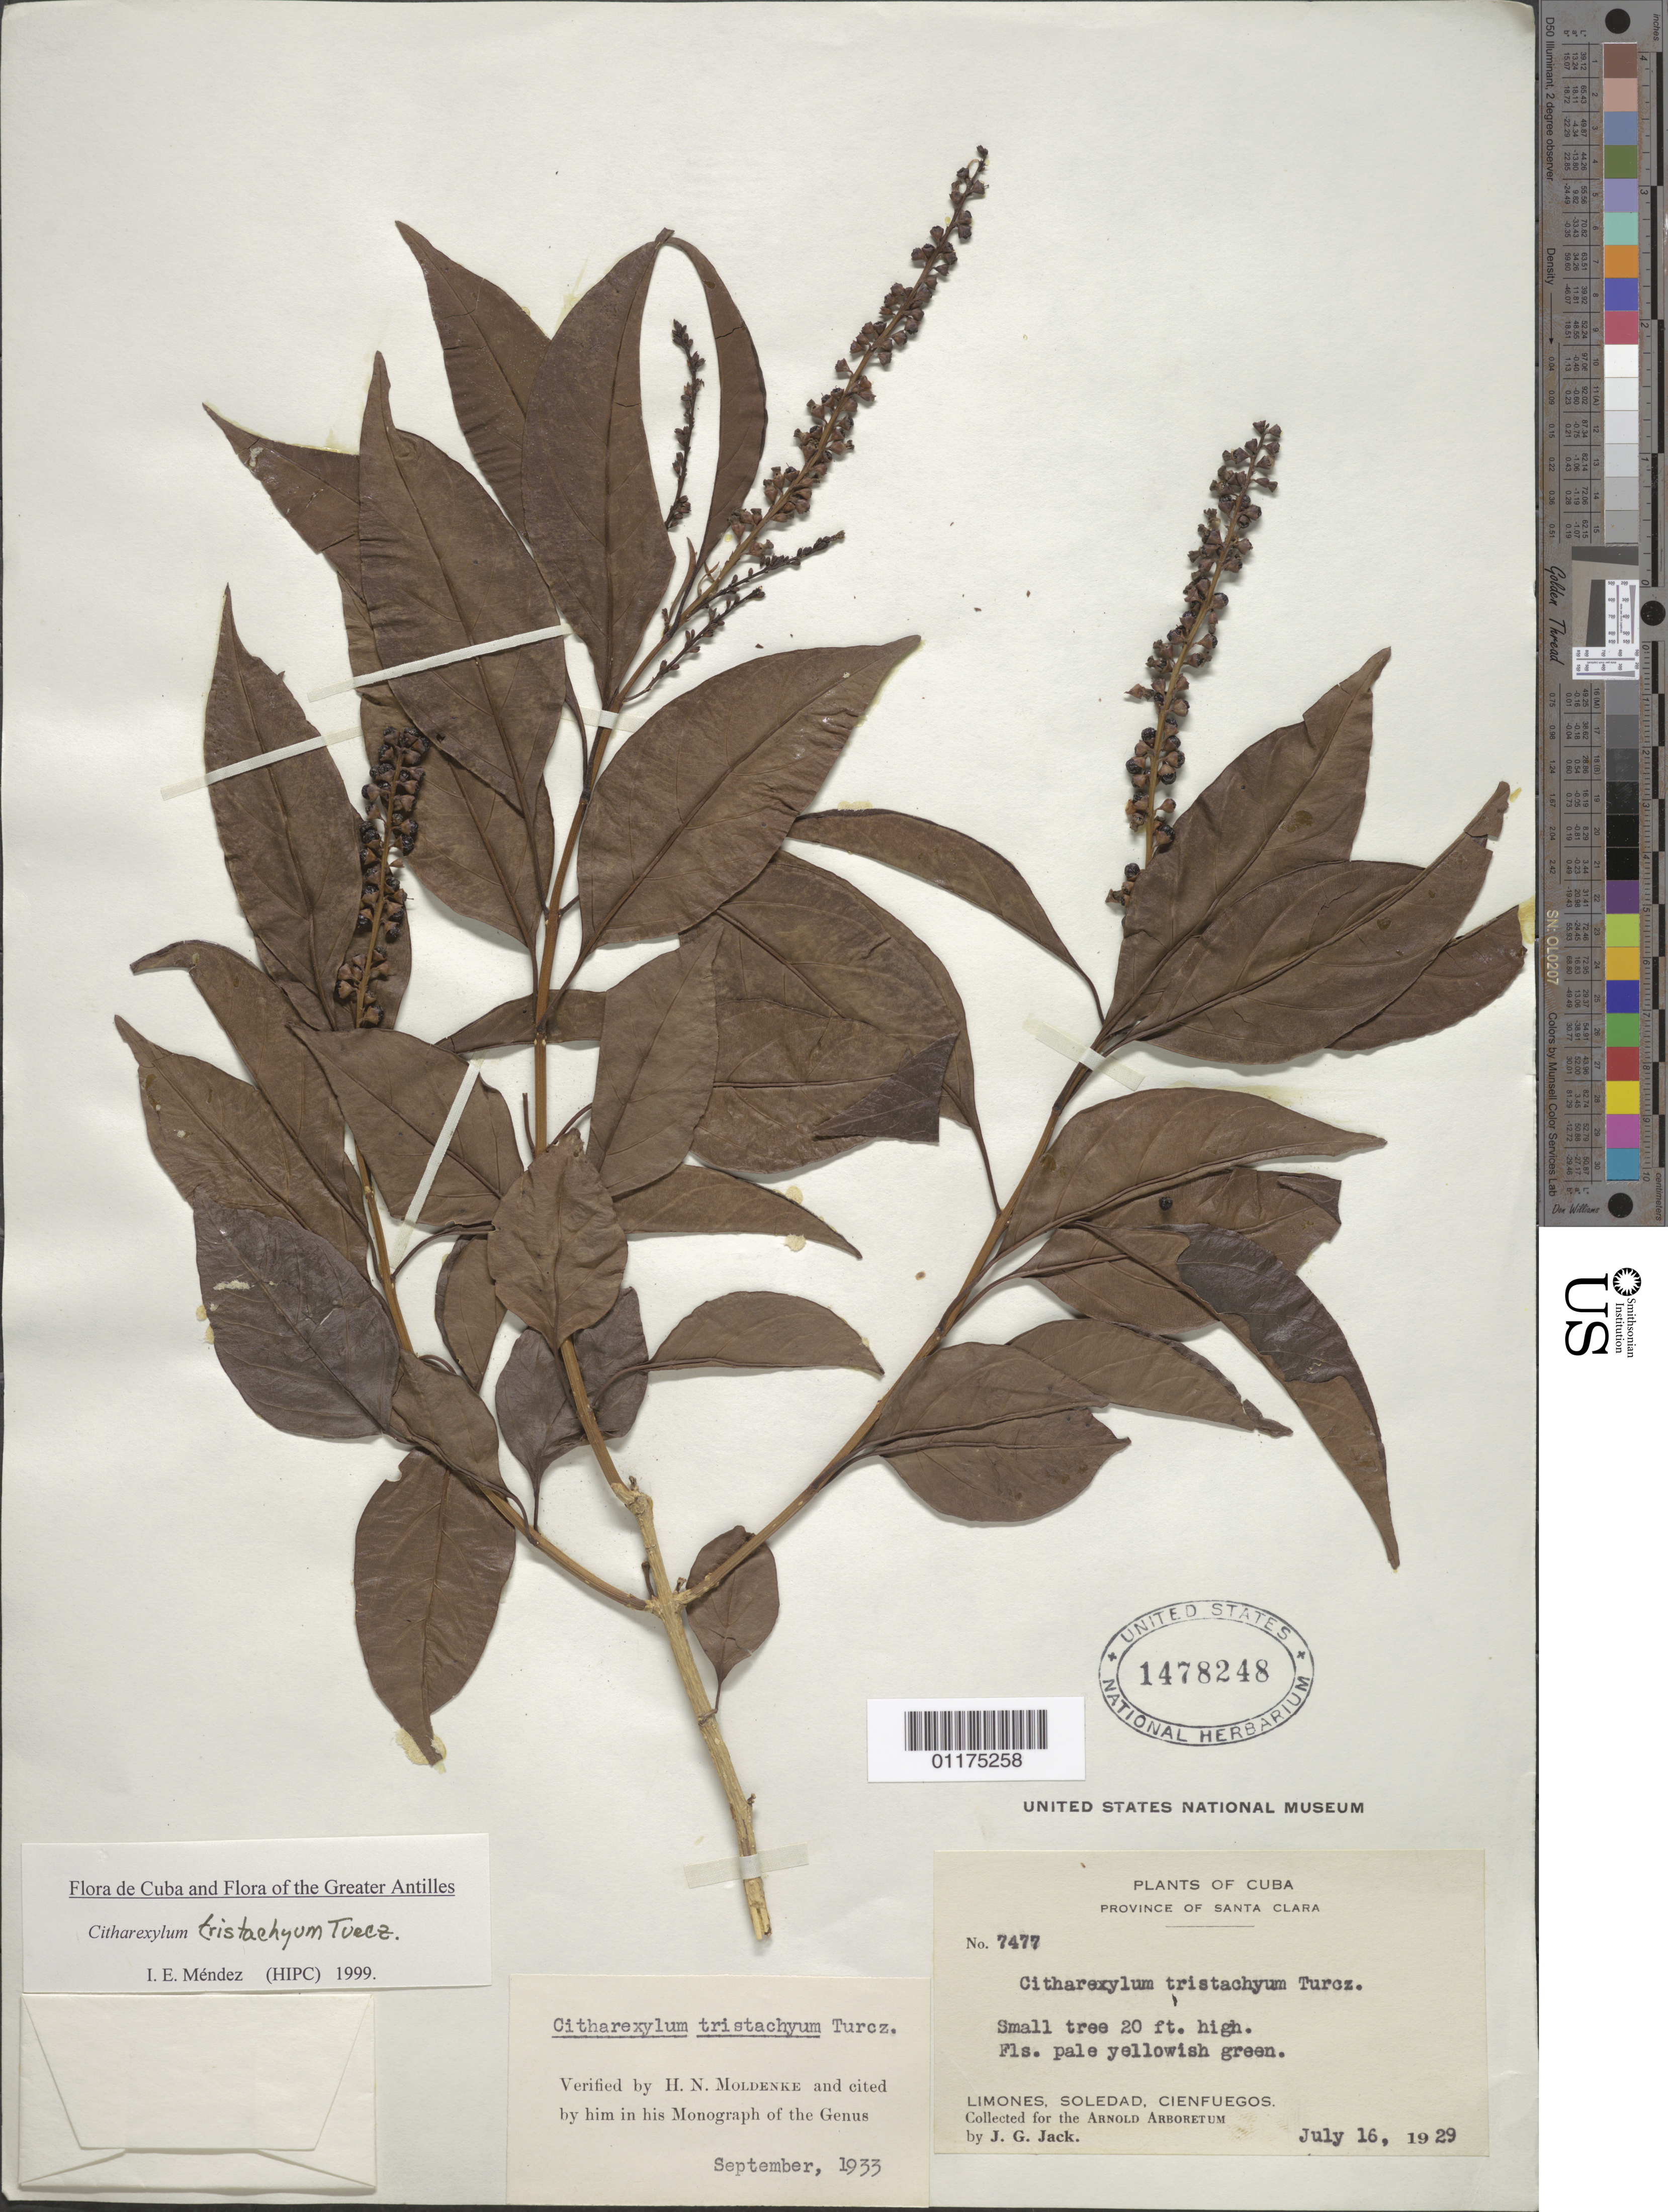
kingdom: Plantae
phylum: Tracheophyta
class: Magnoliopsida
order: Lamiales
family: Verbenaceae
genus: Citharexylum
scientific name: Citharexylum tristachyum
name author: Turcz.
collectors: J. G. Jack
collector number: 7477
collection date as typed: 16 Jul 1929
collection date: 1929-07-16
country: Cuba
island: Cuba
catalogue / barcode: US 1478248